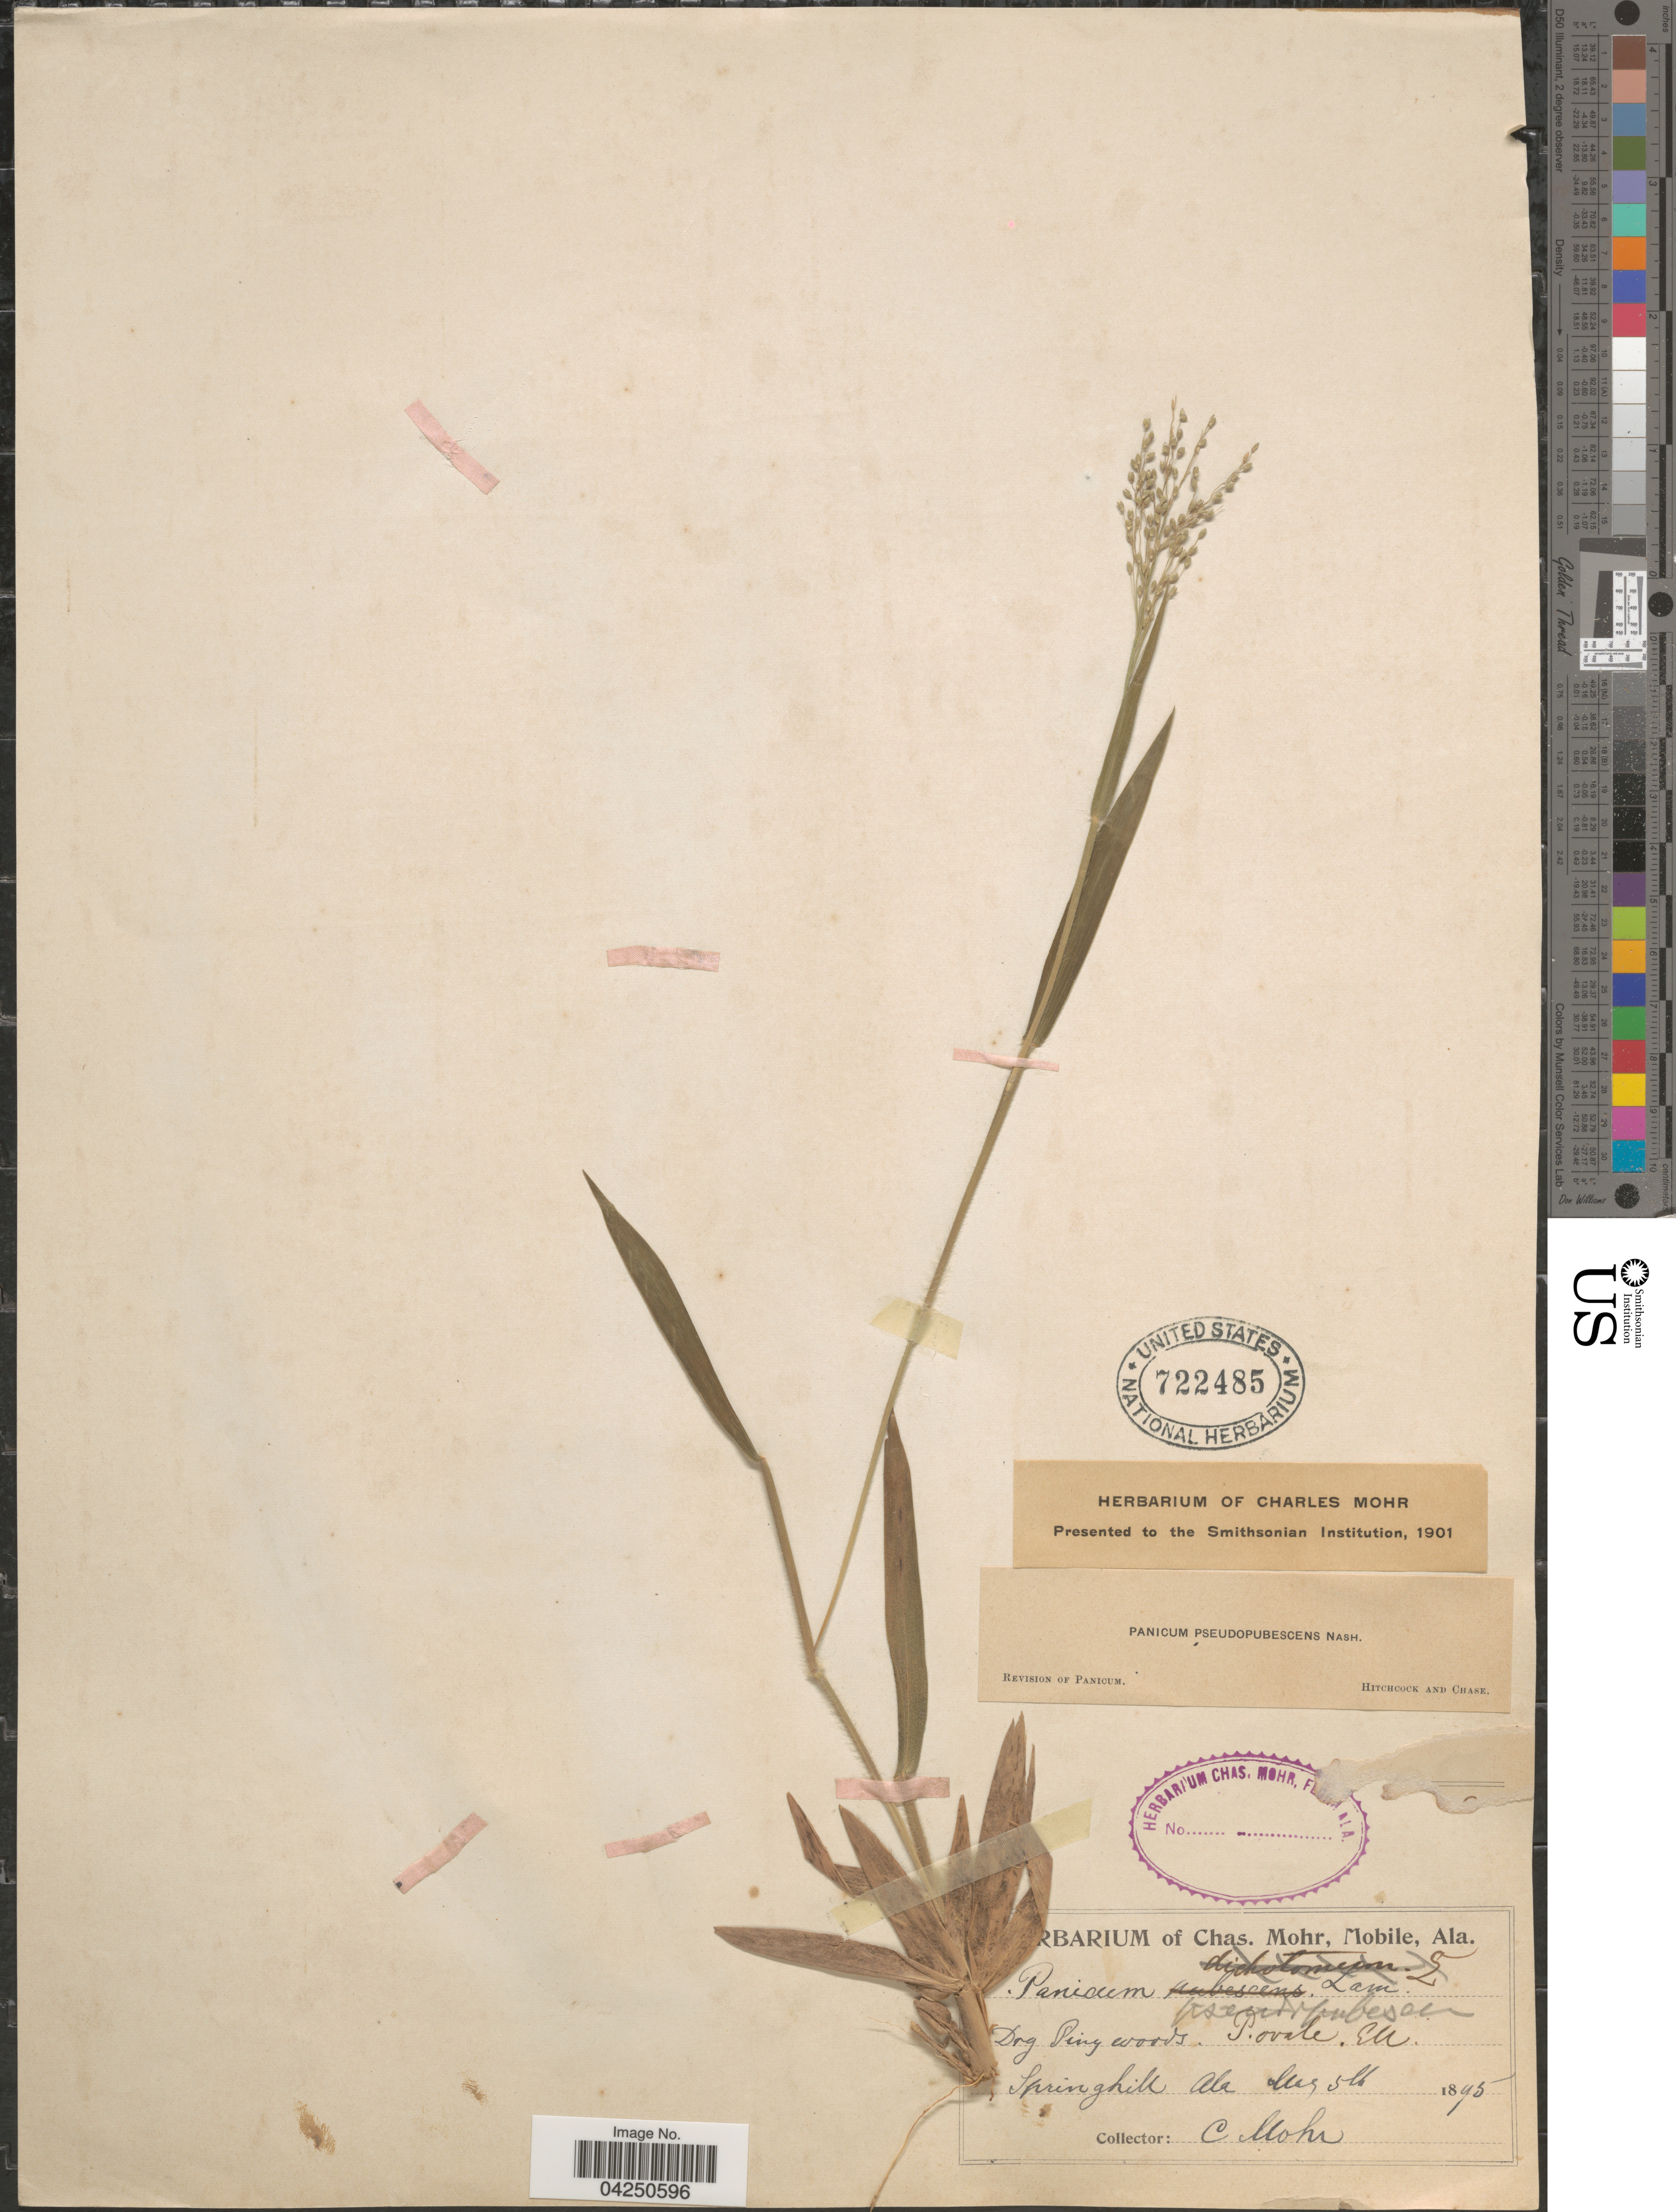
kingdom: Plantae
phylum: Tracheophyta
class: Liliopsida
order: Poales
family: Poaceae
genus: Dichanthelium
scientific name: Dichanthelium acuminatum var. acuminatum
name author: (Sw.) Gould & C.A. Clark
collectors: C. T. Mohr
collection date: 1895-05-05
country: United States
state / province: Alabama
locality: Dry Piny woods. Springhill.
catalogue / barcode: US 722485